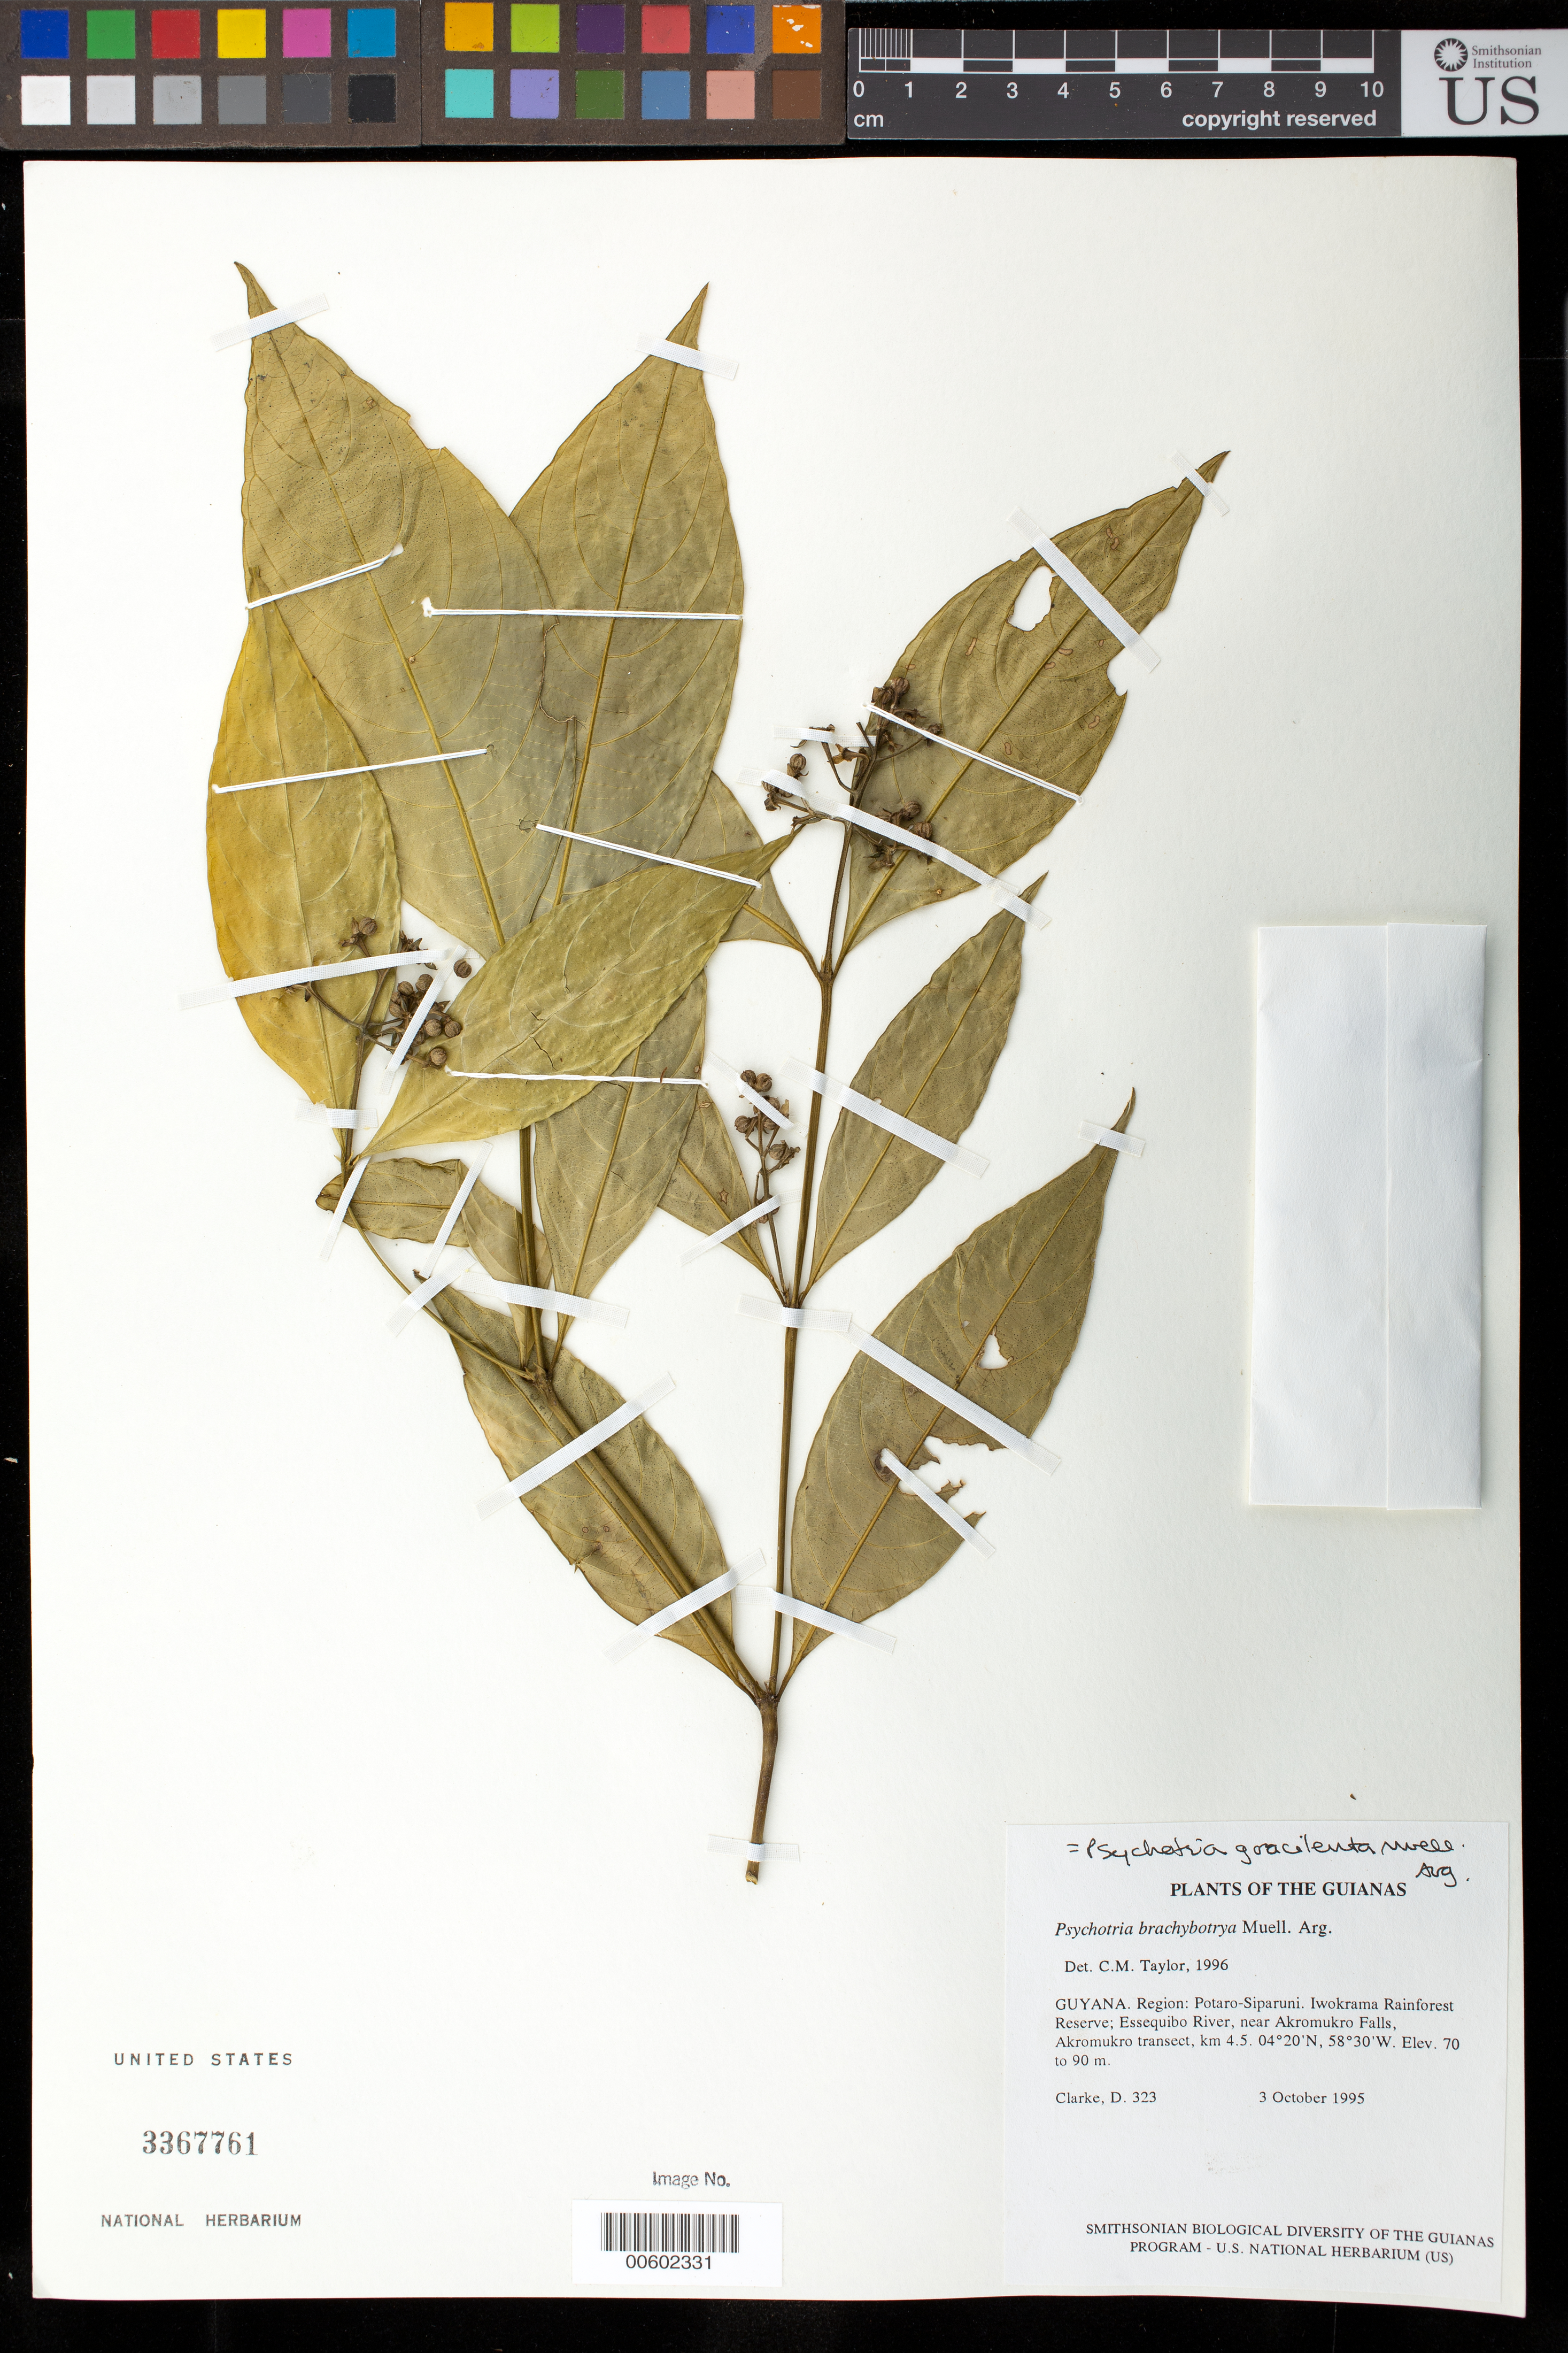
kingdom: Plantae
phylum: Tracheophyta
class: Magnoliopsida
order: Gentianales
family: Rubiaceae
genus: Palicourea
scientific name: Palicourea gracilenta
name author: (Müll. Arg.) Delprete & J.H. Kirkbr.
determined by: Kirkbride, J. H., Jr.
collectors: H. D. Clarke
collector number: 323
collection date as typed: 3 October 1995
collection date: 1995-10-03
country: Guyana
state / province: Potaro-Siparuni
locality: Iwokrama Rainforest Reserve; Essequibo River, near Akromukro Falls, Akromukro transect, km 4.5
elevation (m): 70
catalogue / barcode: US 3367761